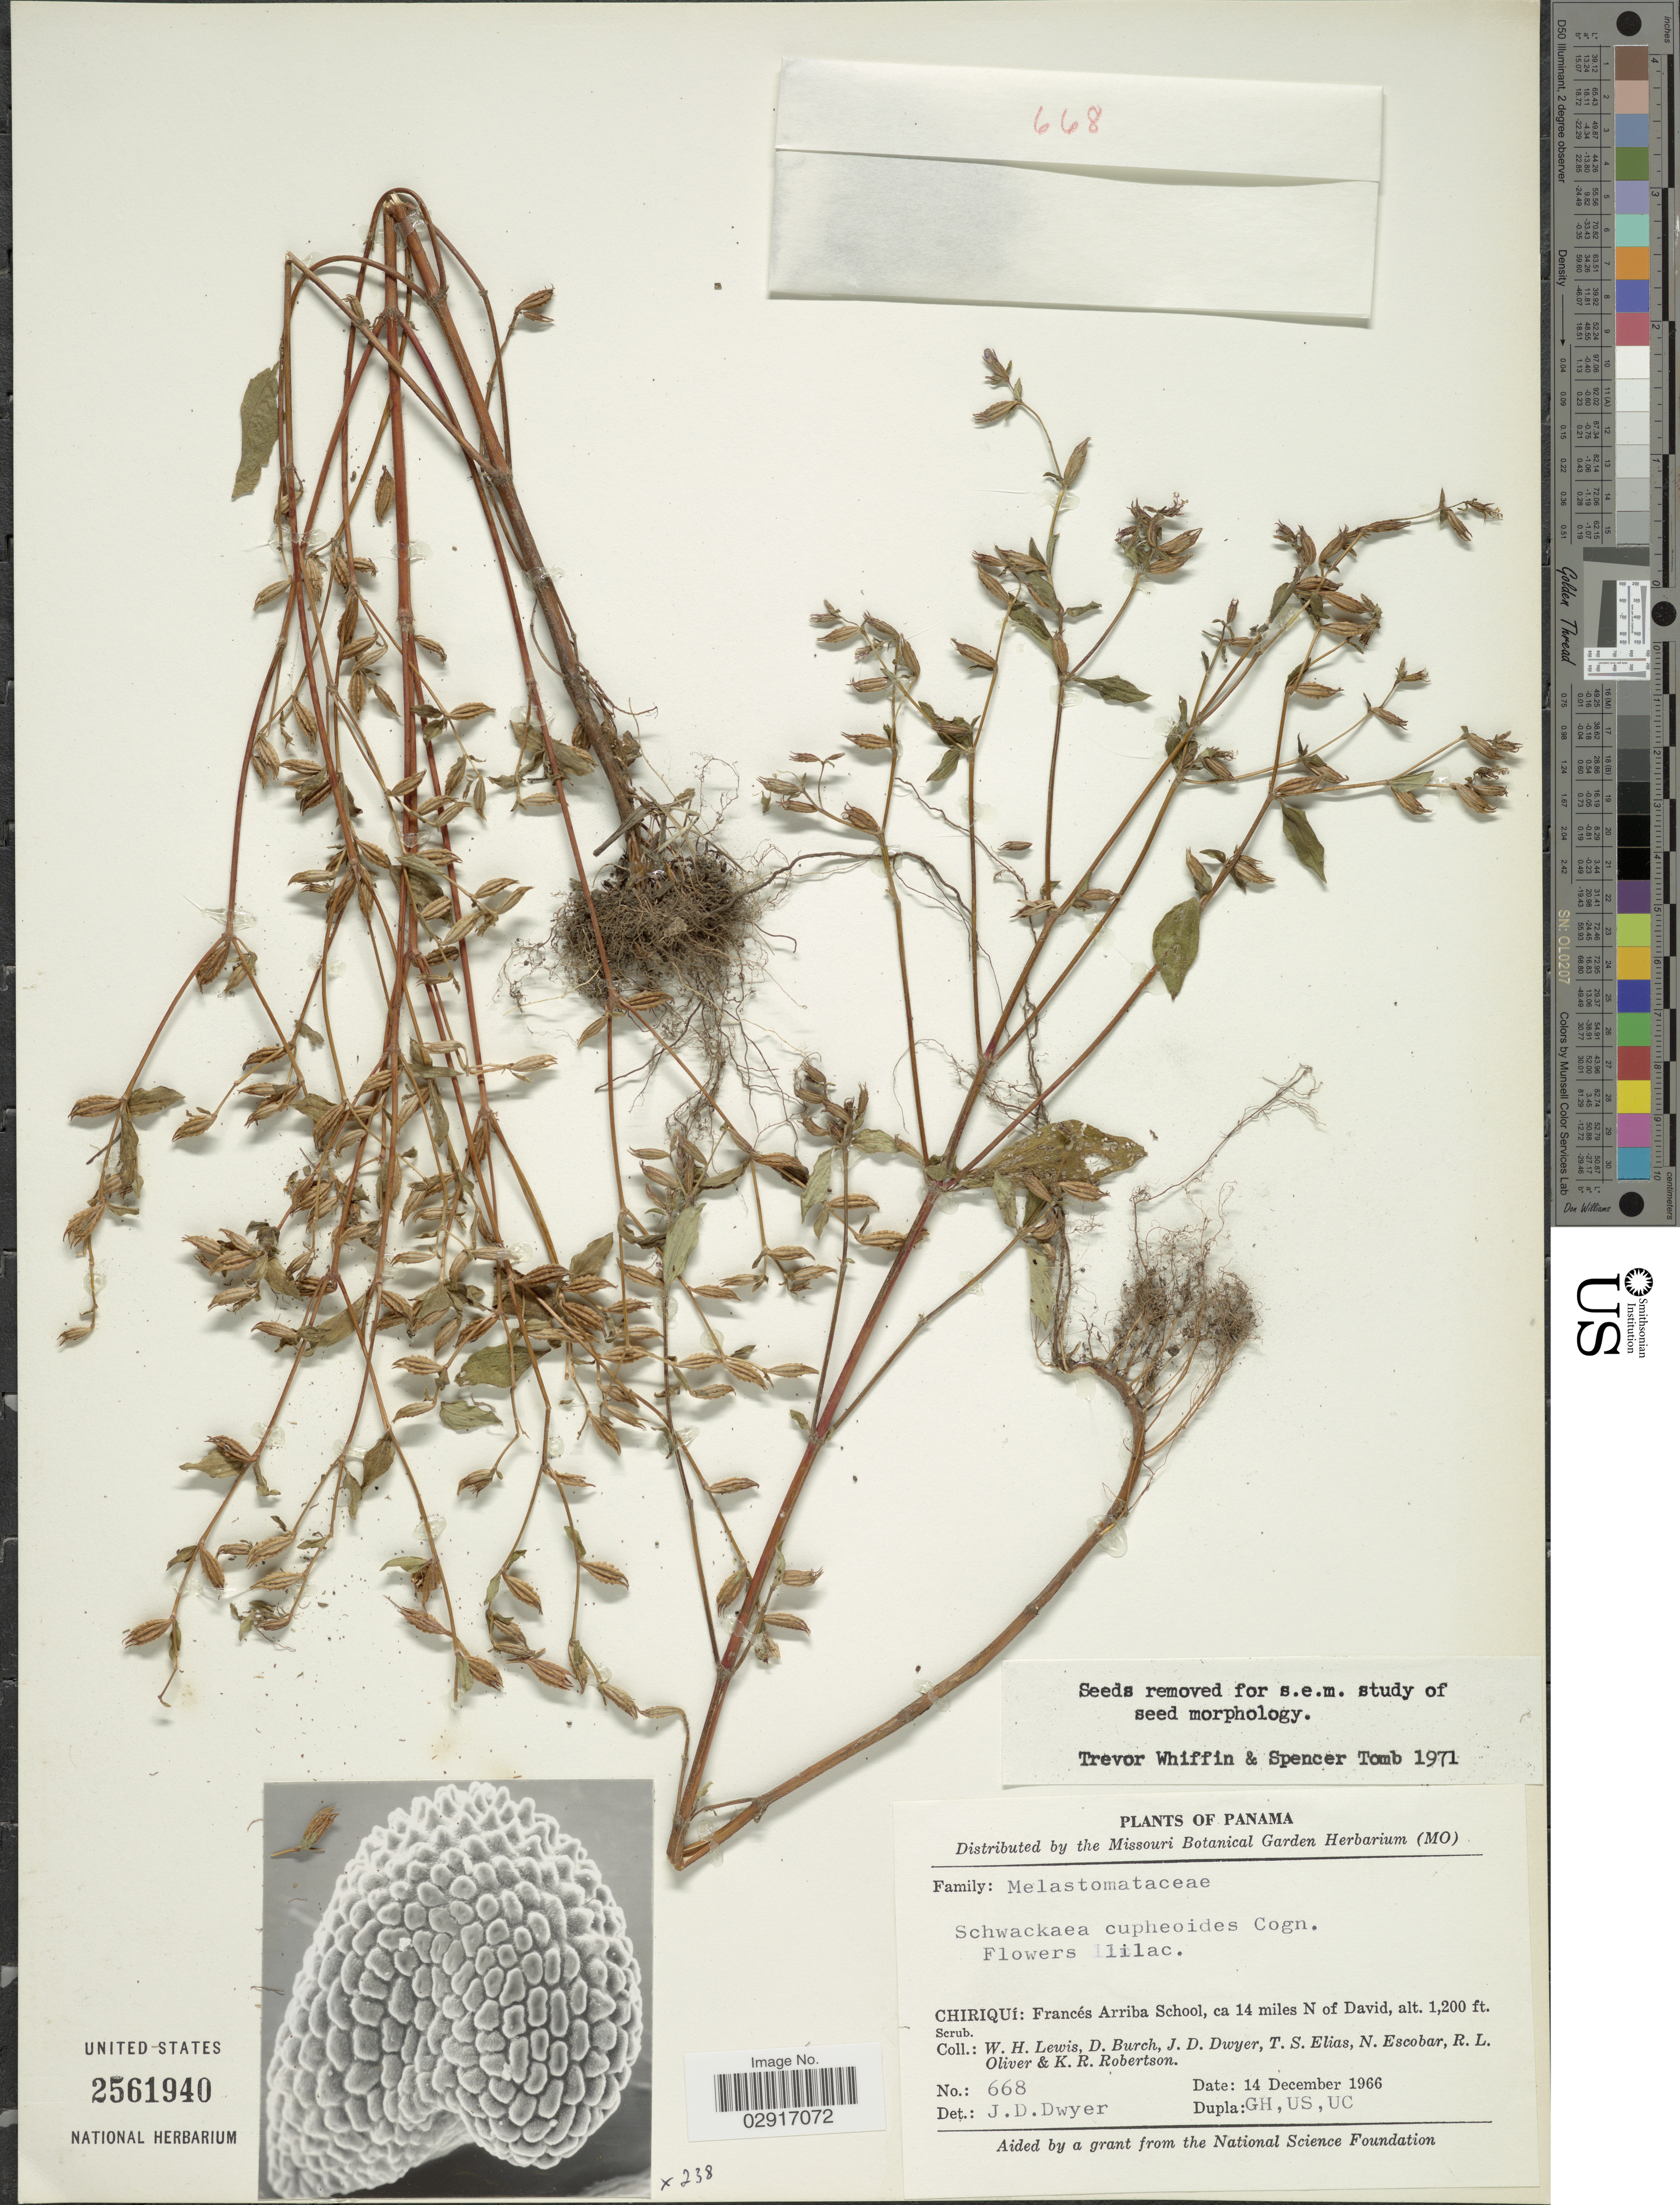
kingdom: Plantae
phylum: Tracheophyta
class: Magnoliopsida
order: Myrtales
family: Melastomataceae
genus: Schwackaea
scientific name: Schwackaea cupheoides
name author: (Benth.) Cogn.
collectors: W. H. Lewis, D. Burch, J. D. Dwyer, T. S. Elias & et al.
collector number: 668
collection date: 1966-12-14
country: Panama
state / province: Chiriqui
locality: Francés Arriba School, ca 14 miles N of David.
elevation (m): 366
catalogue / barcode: US 2561940